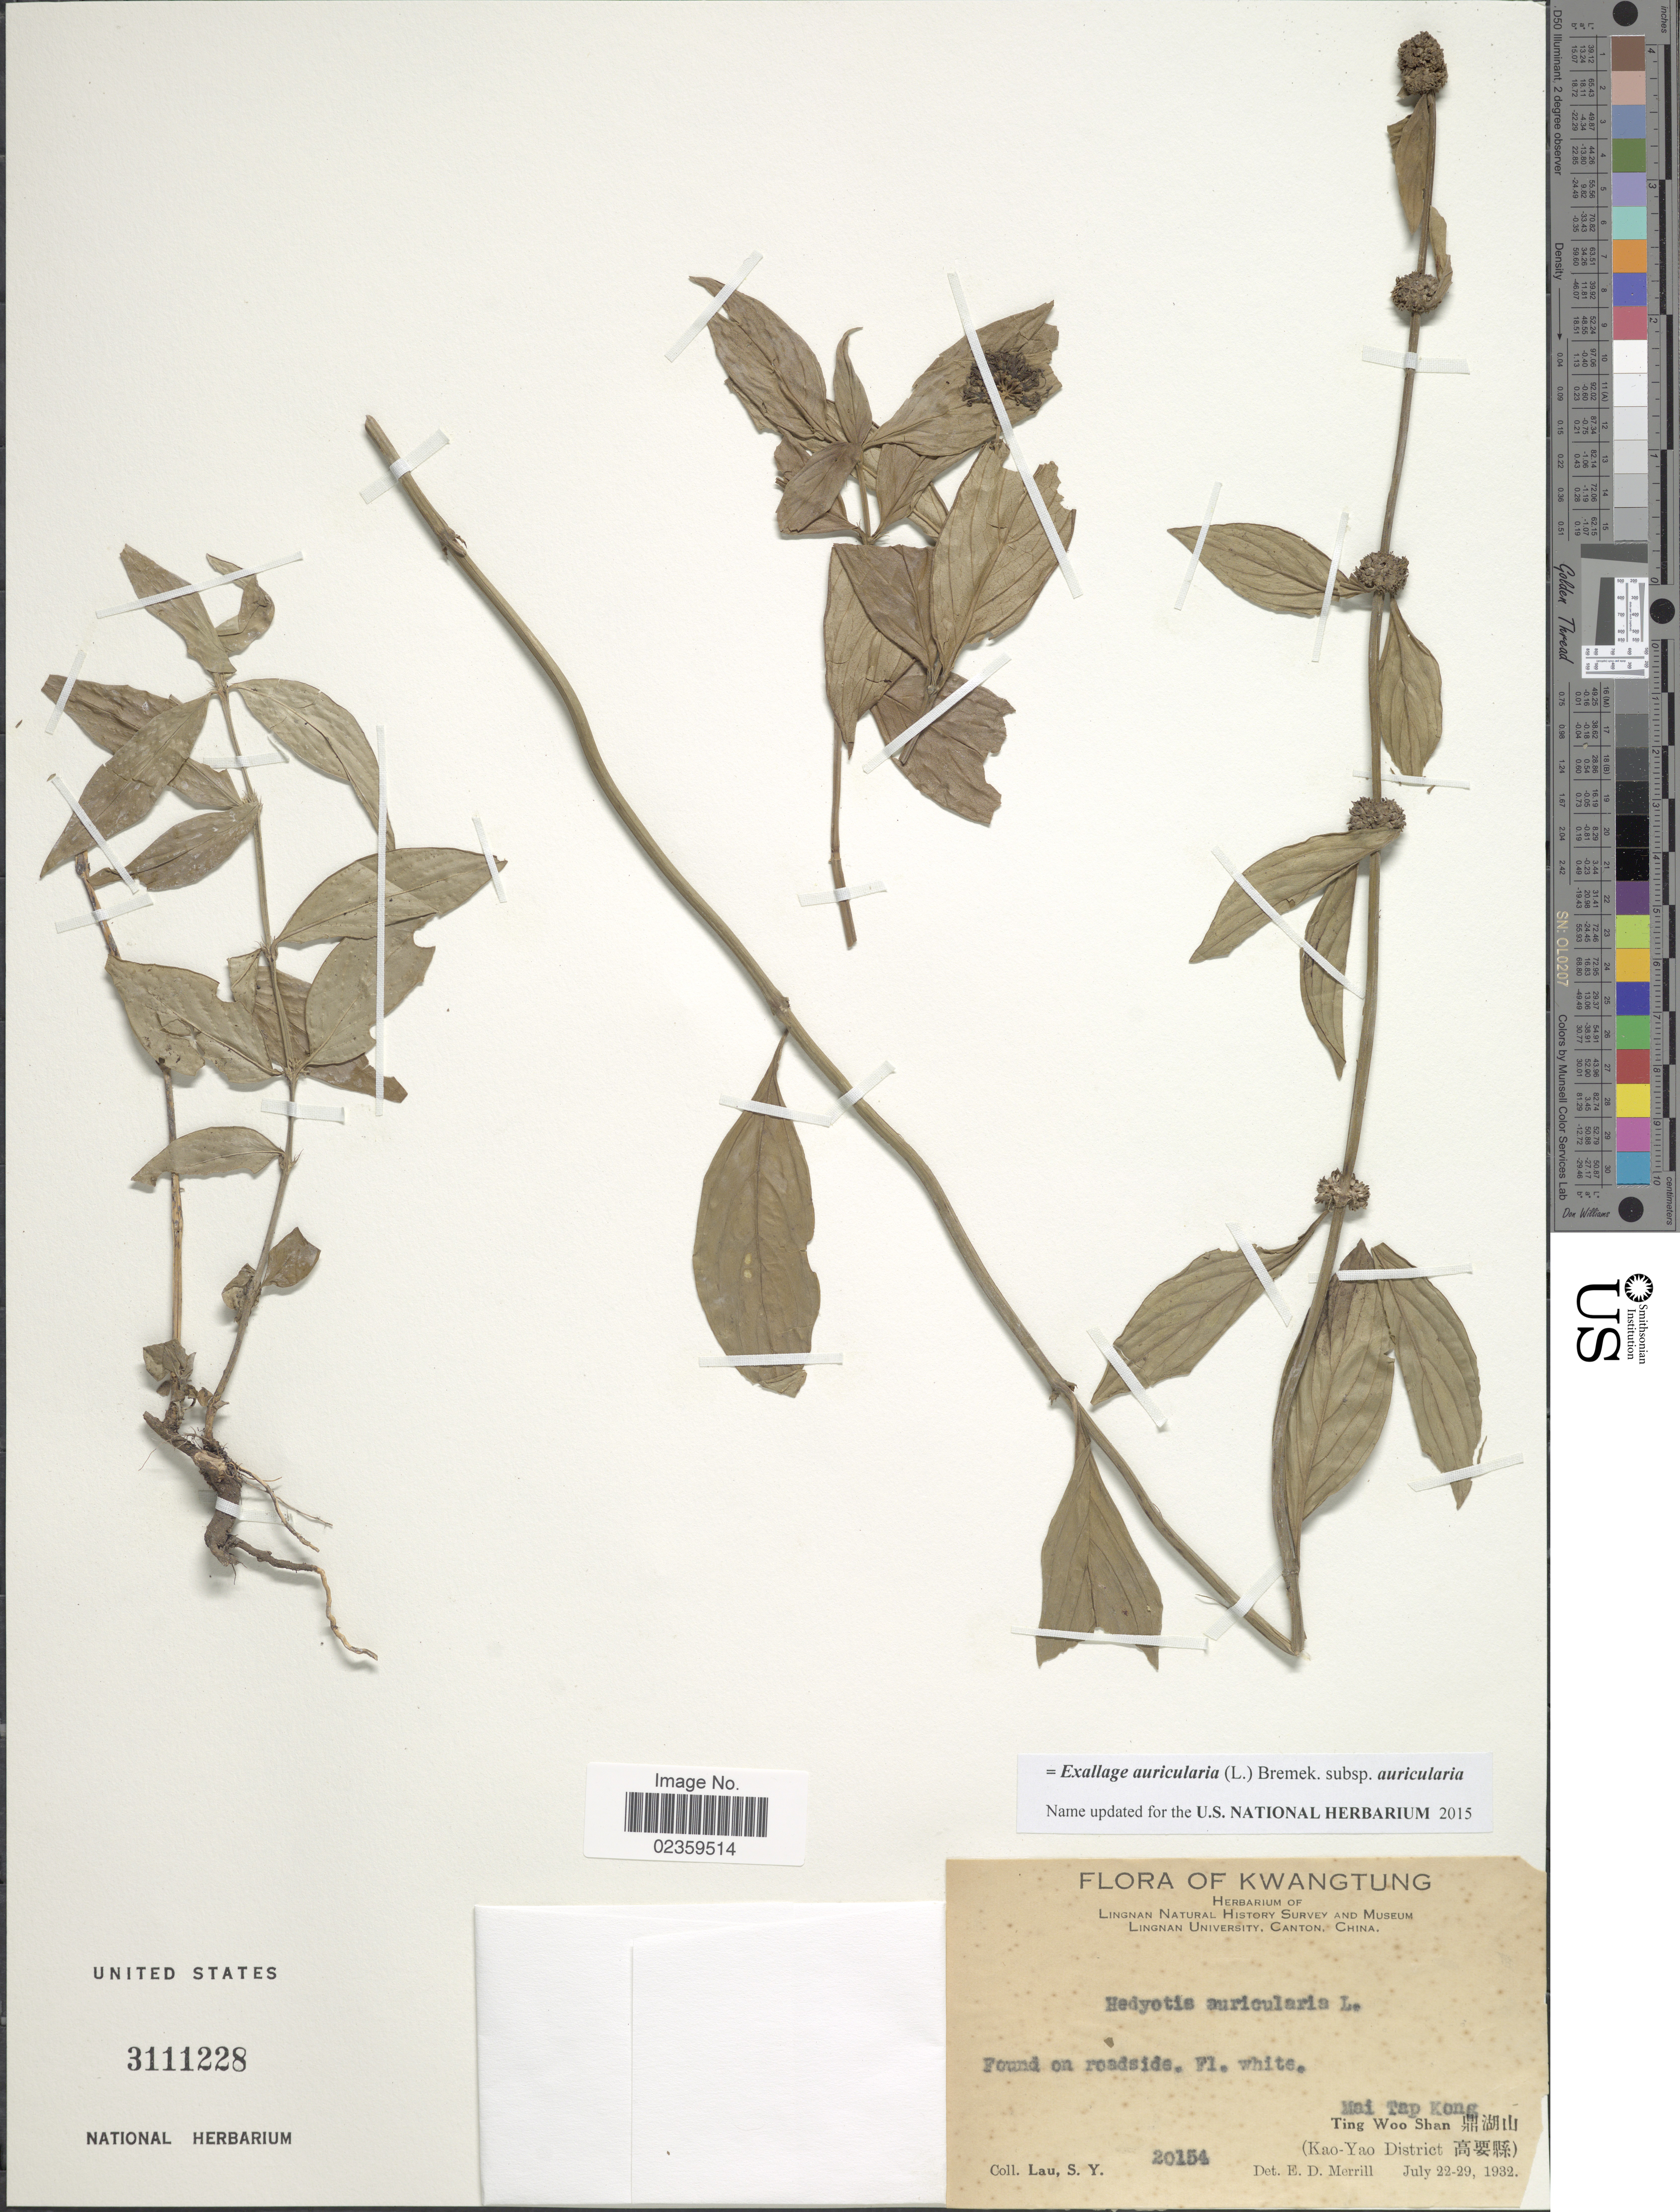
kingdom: Plantae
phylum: Tracheophyta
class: Magnoliopsida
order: Gentianales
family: Rubiaceae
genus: Exallage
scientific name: Exallage auricularia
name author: (L.) Bremek.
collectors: S. Y. Lau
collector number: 20154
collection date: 1932-07-22/1932-07-29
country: China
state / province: Guangdong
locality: Kwangtung. Mai Tap Kong. Ting Woo Shan X. (Kao-Yao District X)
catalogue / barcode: US 3111228